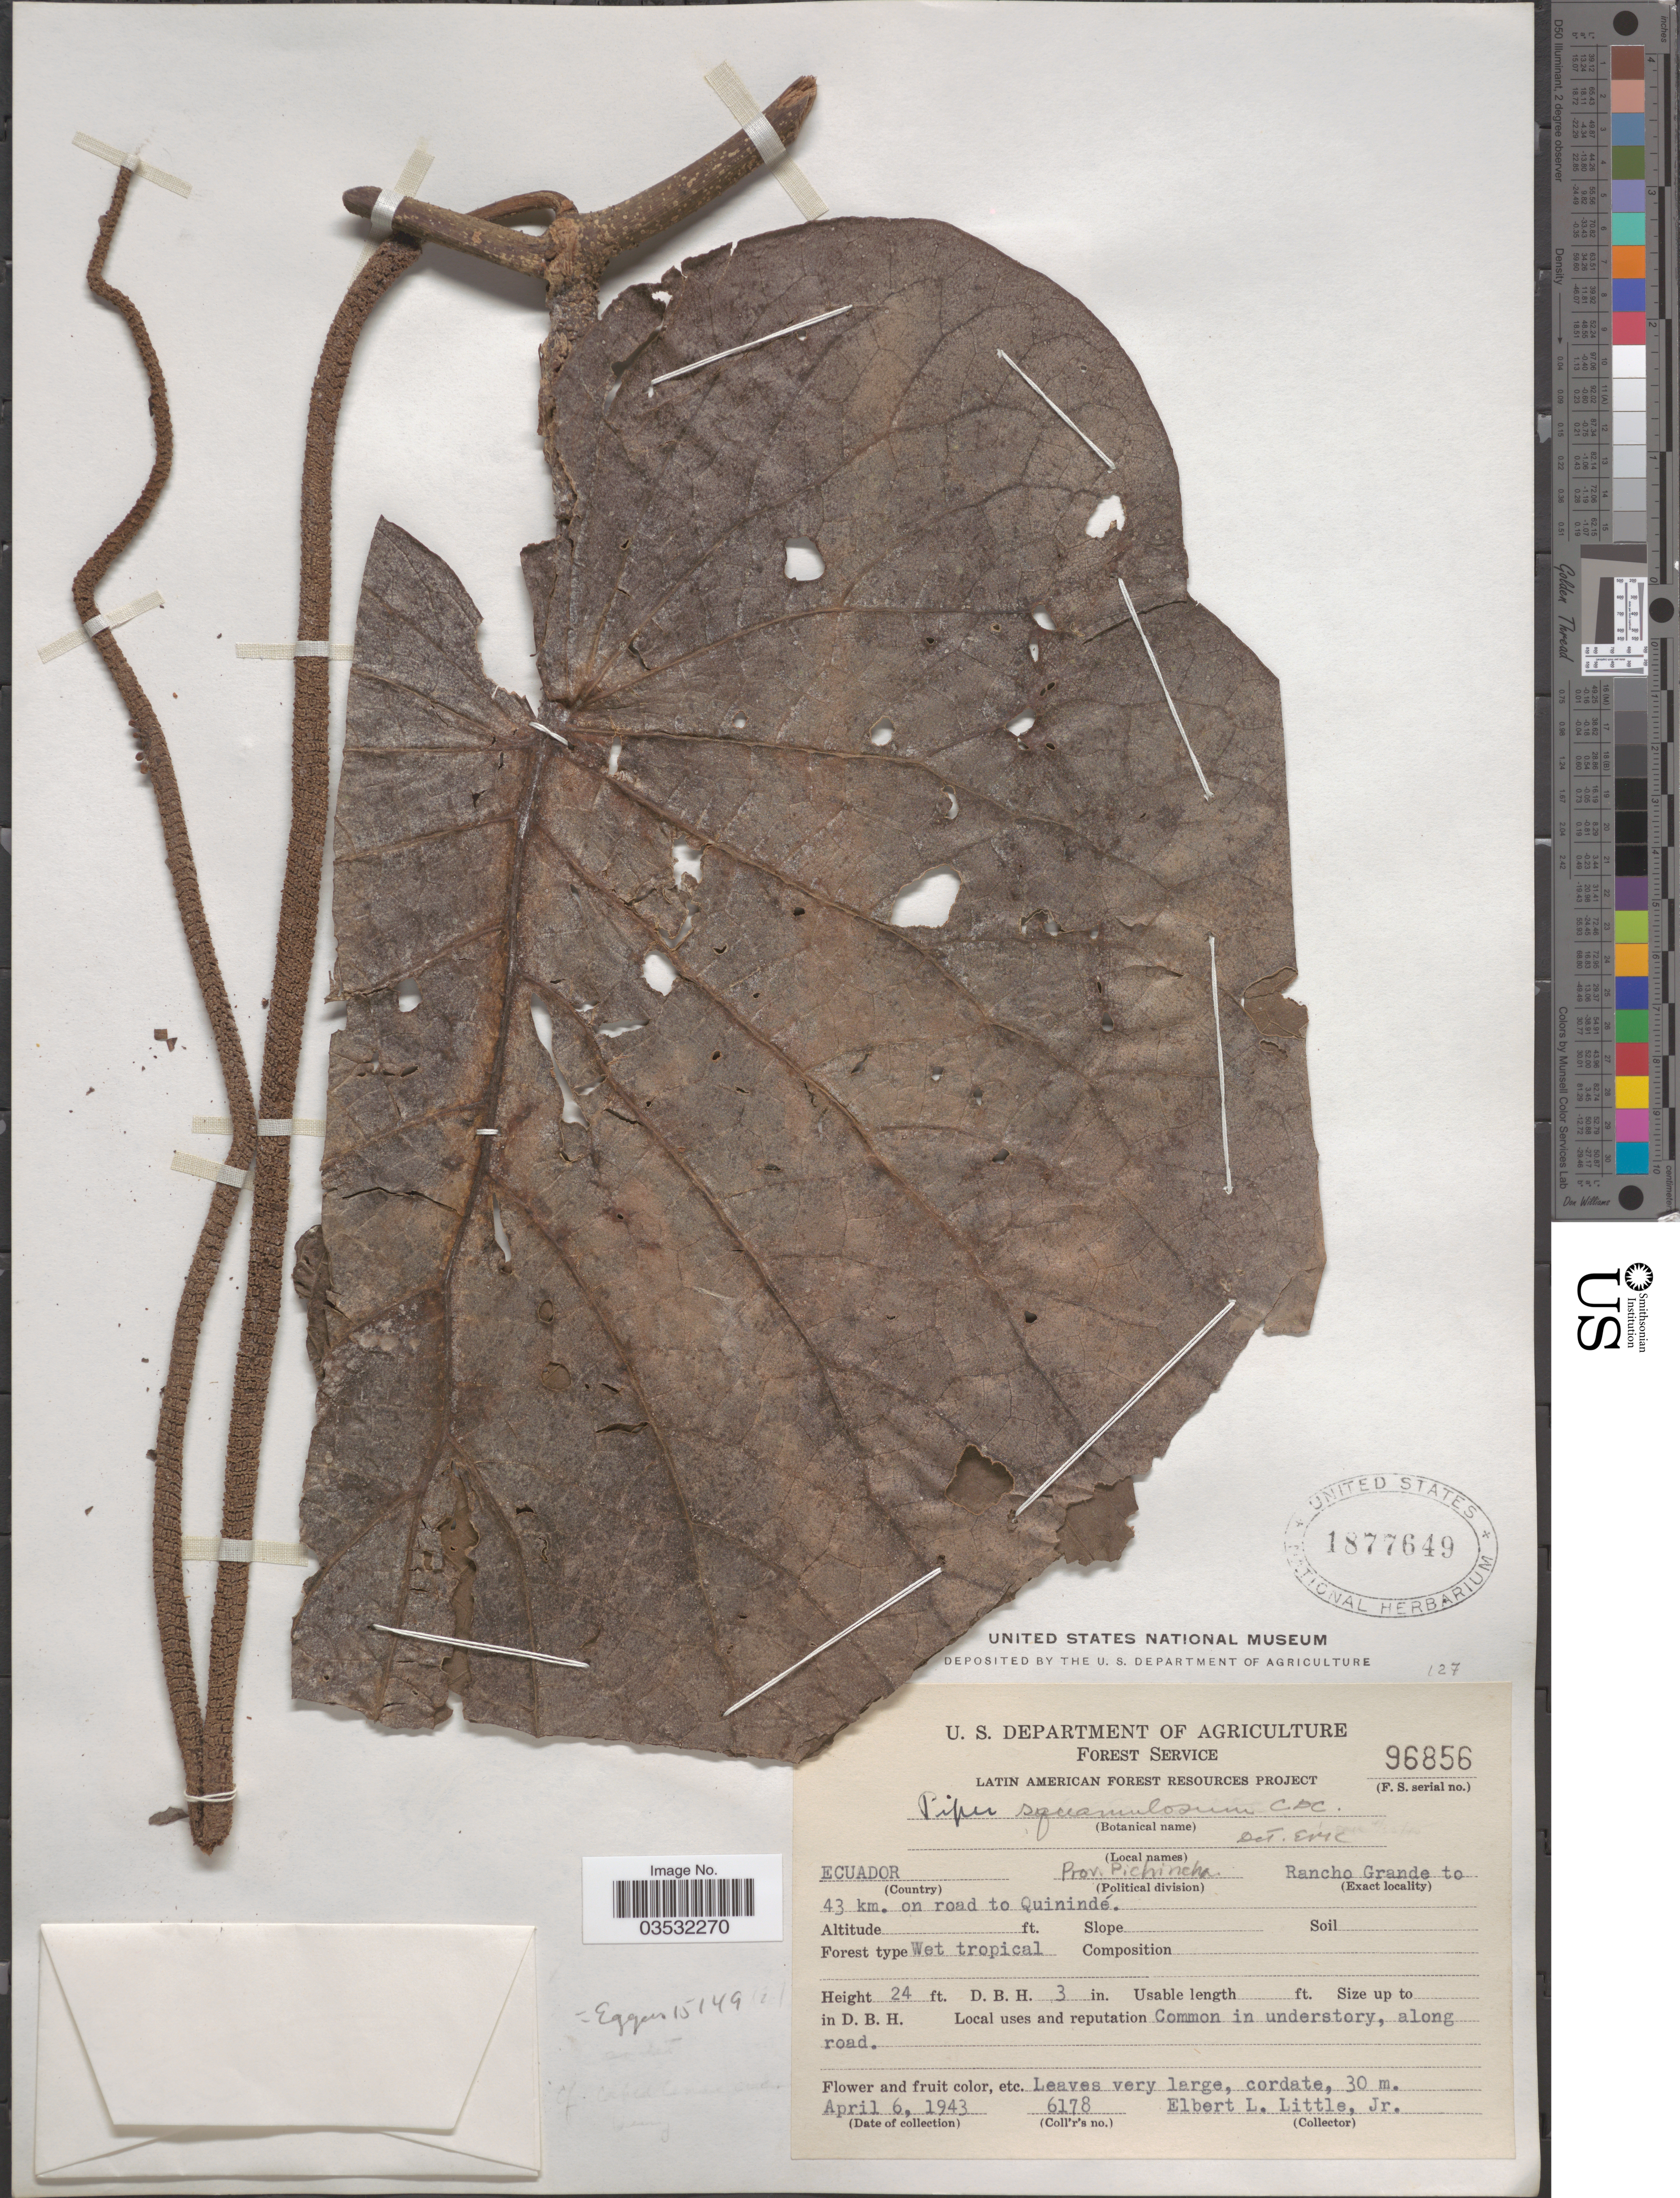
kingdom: Plantae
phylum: Tracheophyta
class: Magnoliopsida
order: Piperales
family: Piperaceae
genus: Piper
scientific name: Piper squamulosum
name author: C. DC.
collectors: E. L. Little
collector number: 6178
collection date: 1943-04-06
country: Ecuador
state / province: Pichincha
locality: Rancho Grande to 43 km. on road to Quinindé.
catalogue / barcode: US 1877649